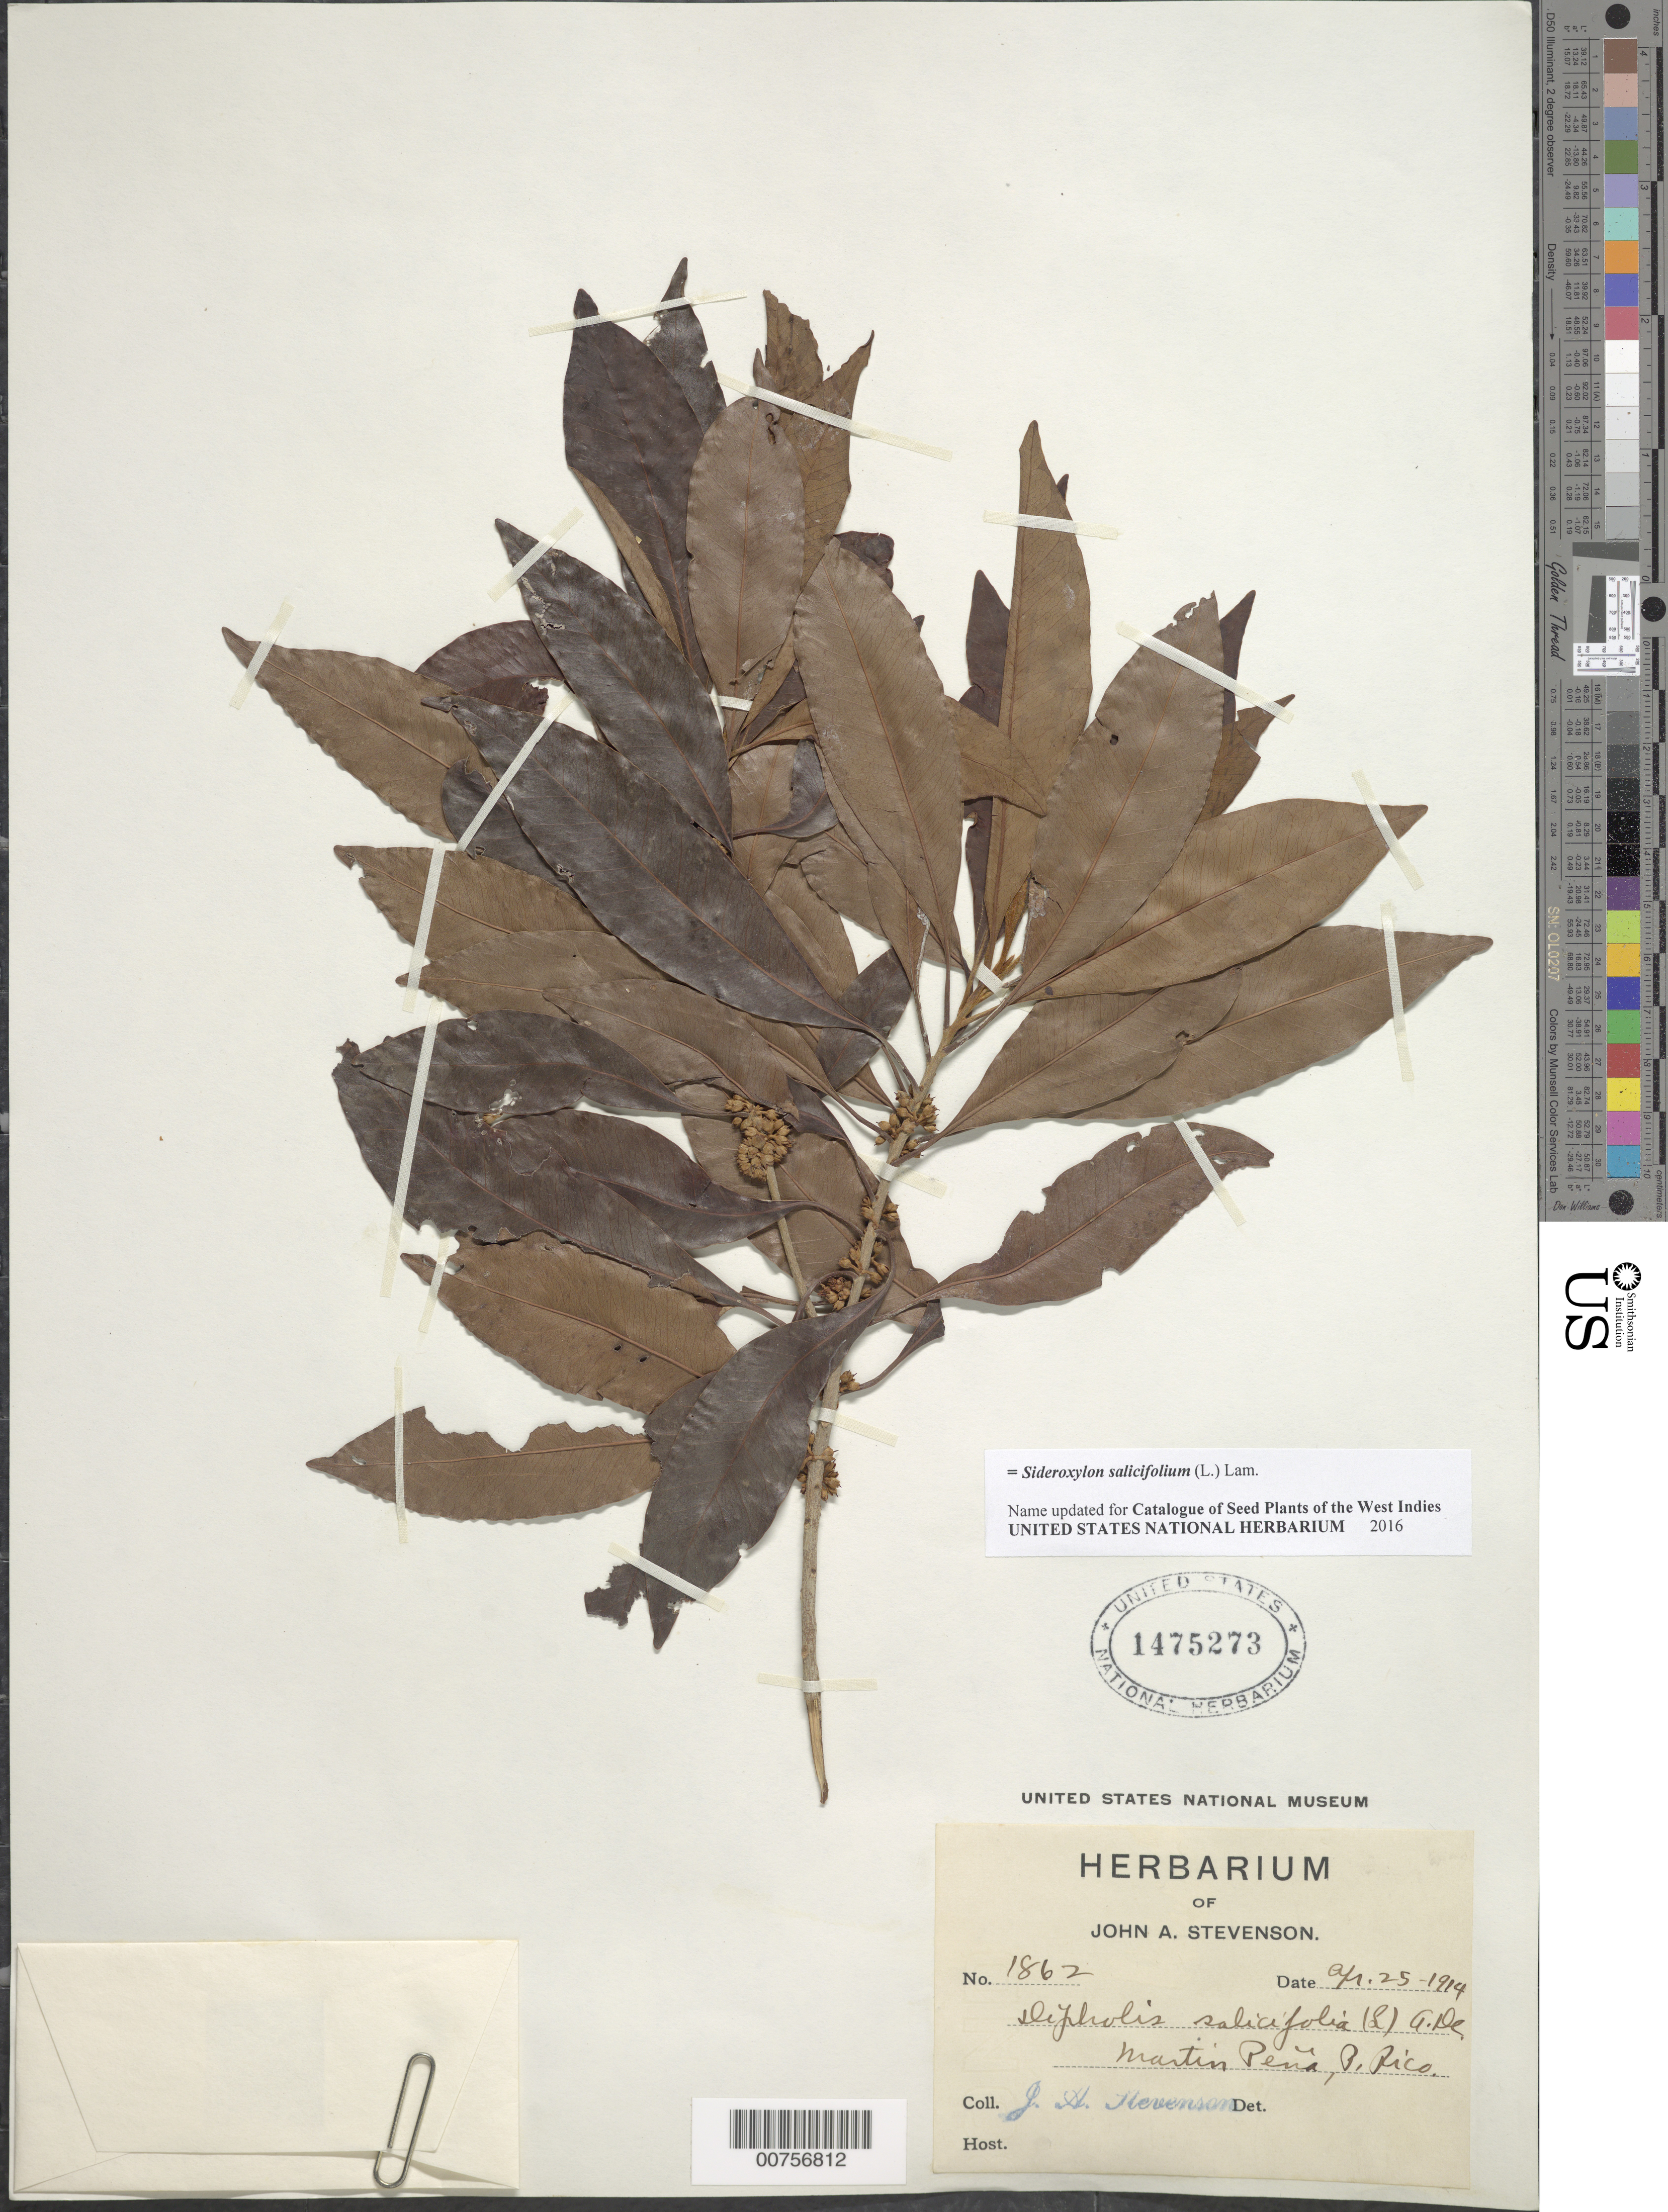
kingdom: Plantae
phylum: Tracheophyta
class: Magnoliopsida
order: Ericales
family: Sapotaceae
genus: Sideroxylon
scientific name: Sideroxylon salicifolium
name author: (L.) Lam.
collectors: J. Stevenson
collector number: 1862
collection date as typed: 25 Apr 1914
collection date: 1914-04-25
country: Puerto Rico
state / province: San Juan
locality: Martín Peña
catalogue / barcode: US 1475273